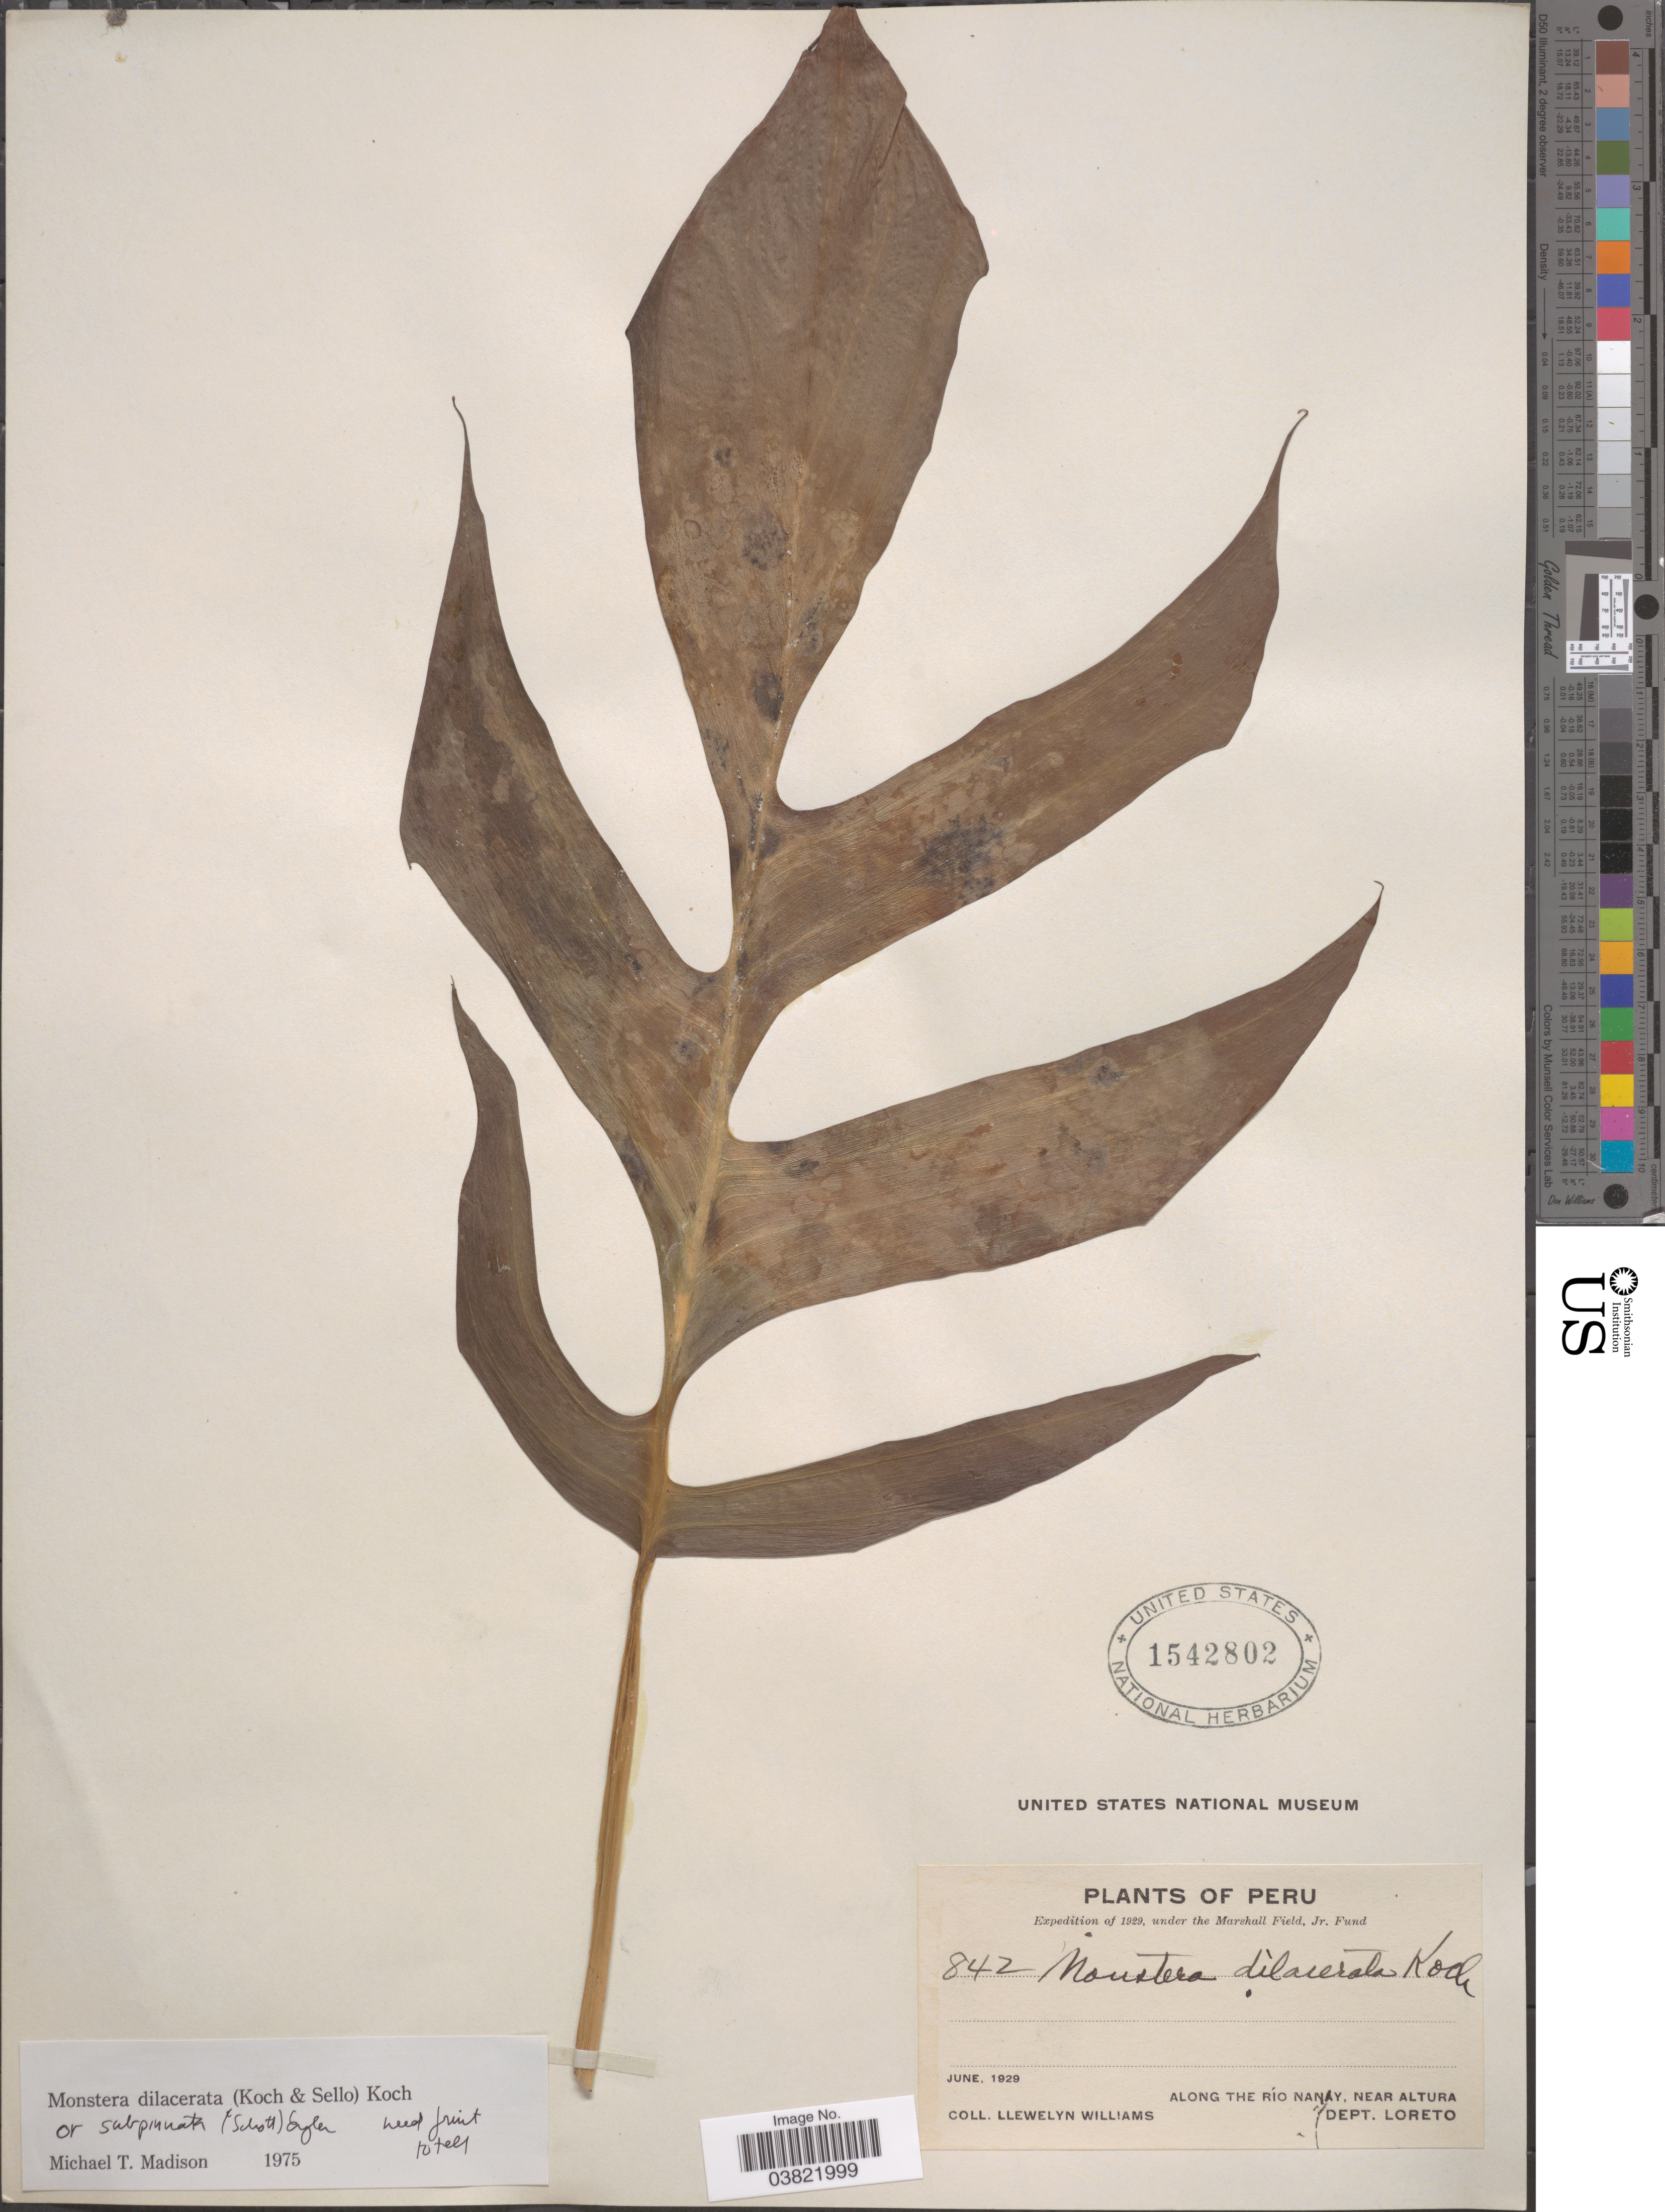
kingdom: Plantae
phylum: Tracheophyta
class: Liliopsida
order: Alismatales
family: Araceae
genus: Monstera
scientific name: Monstera subpinnata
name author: (Schott) Engl.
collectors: Ll. Williams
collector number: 842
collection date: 1929-06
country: Peru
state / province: Loreto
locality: Along the Río Nanay, near Altura. Dept. Loreto.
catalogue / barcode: US 1542802